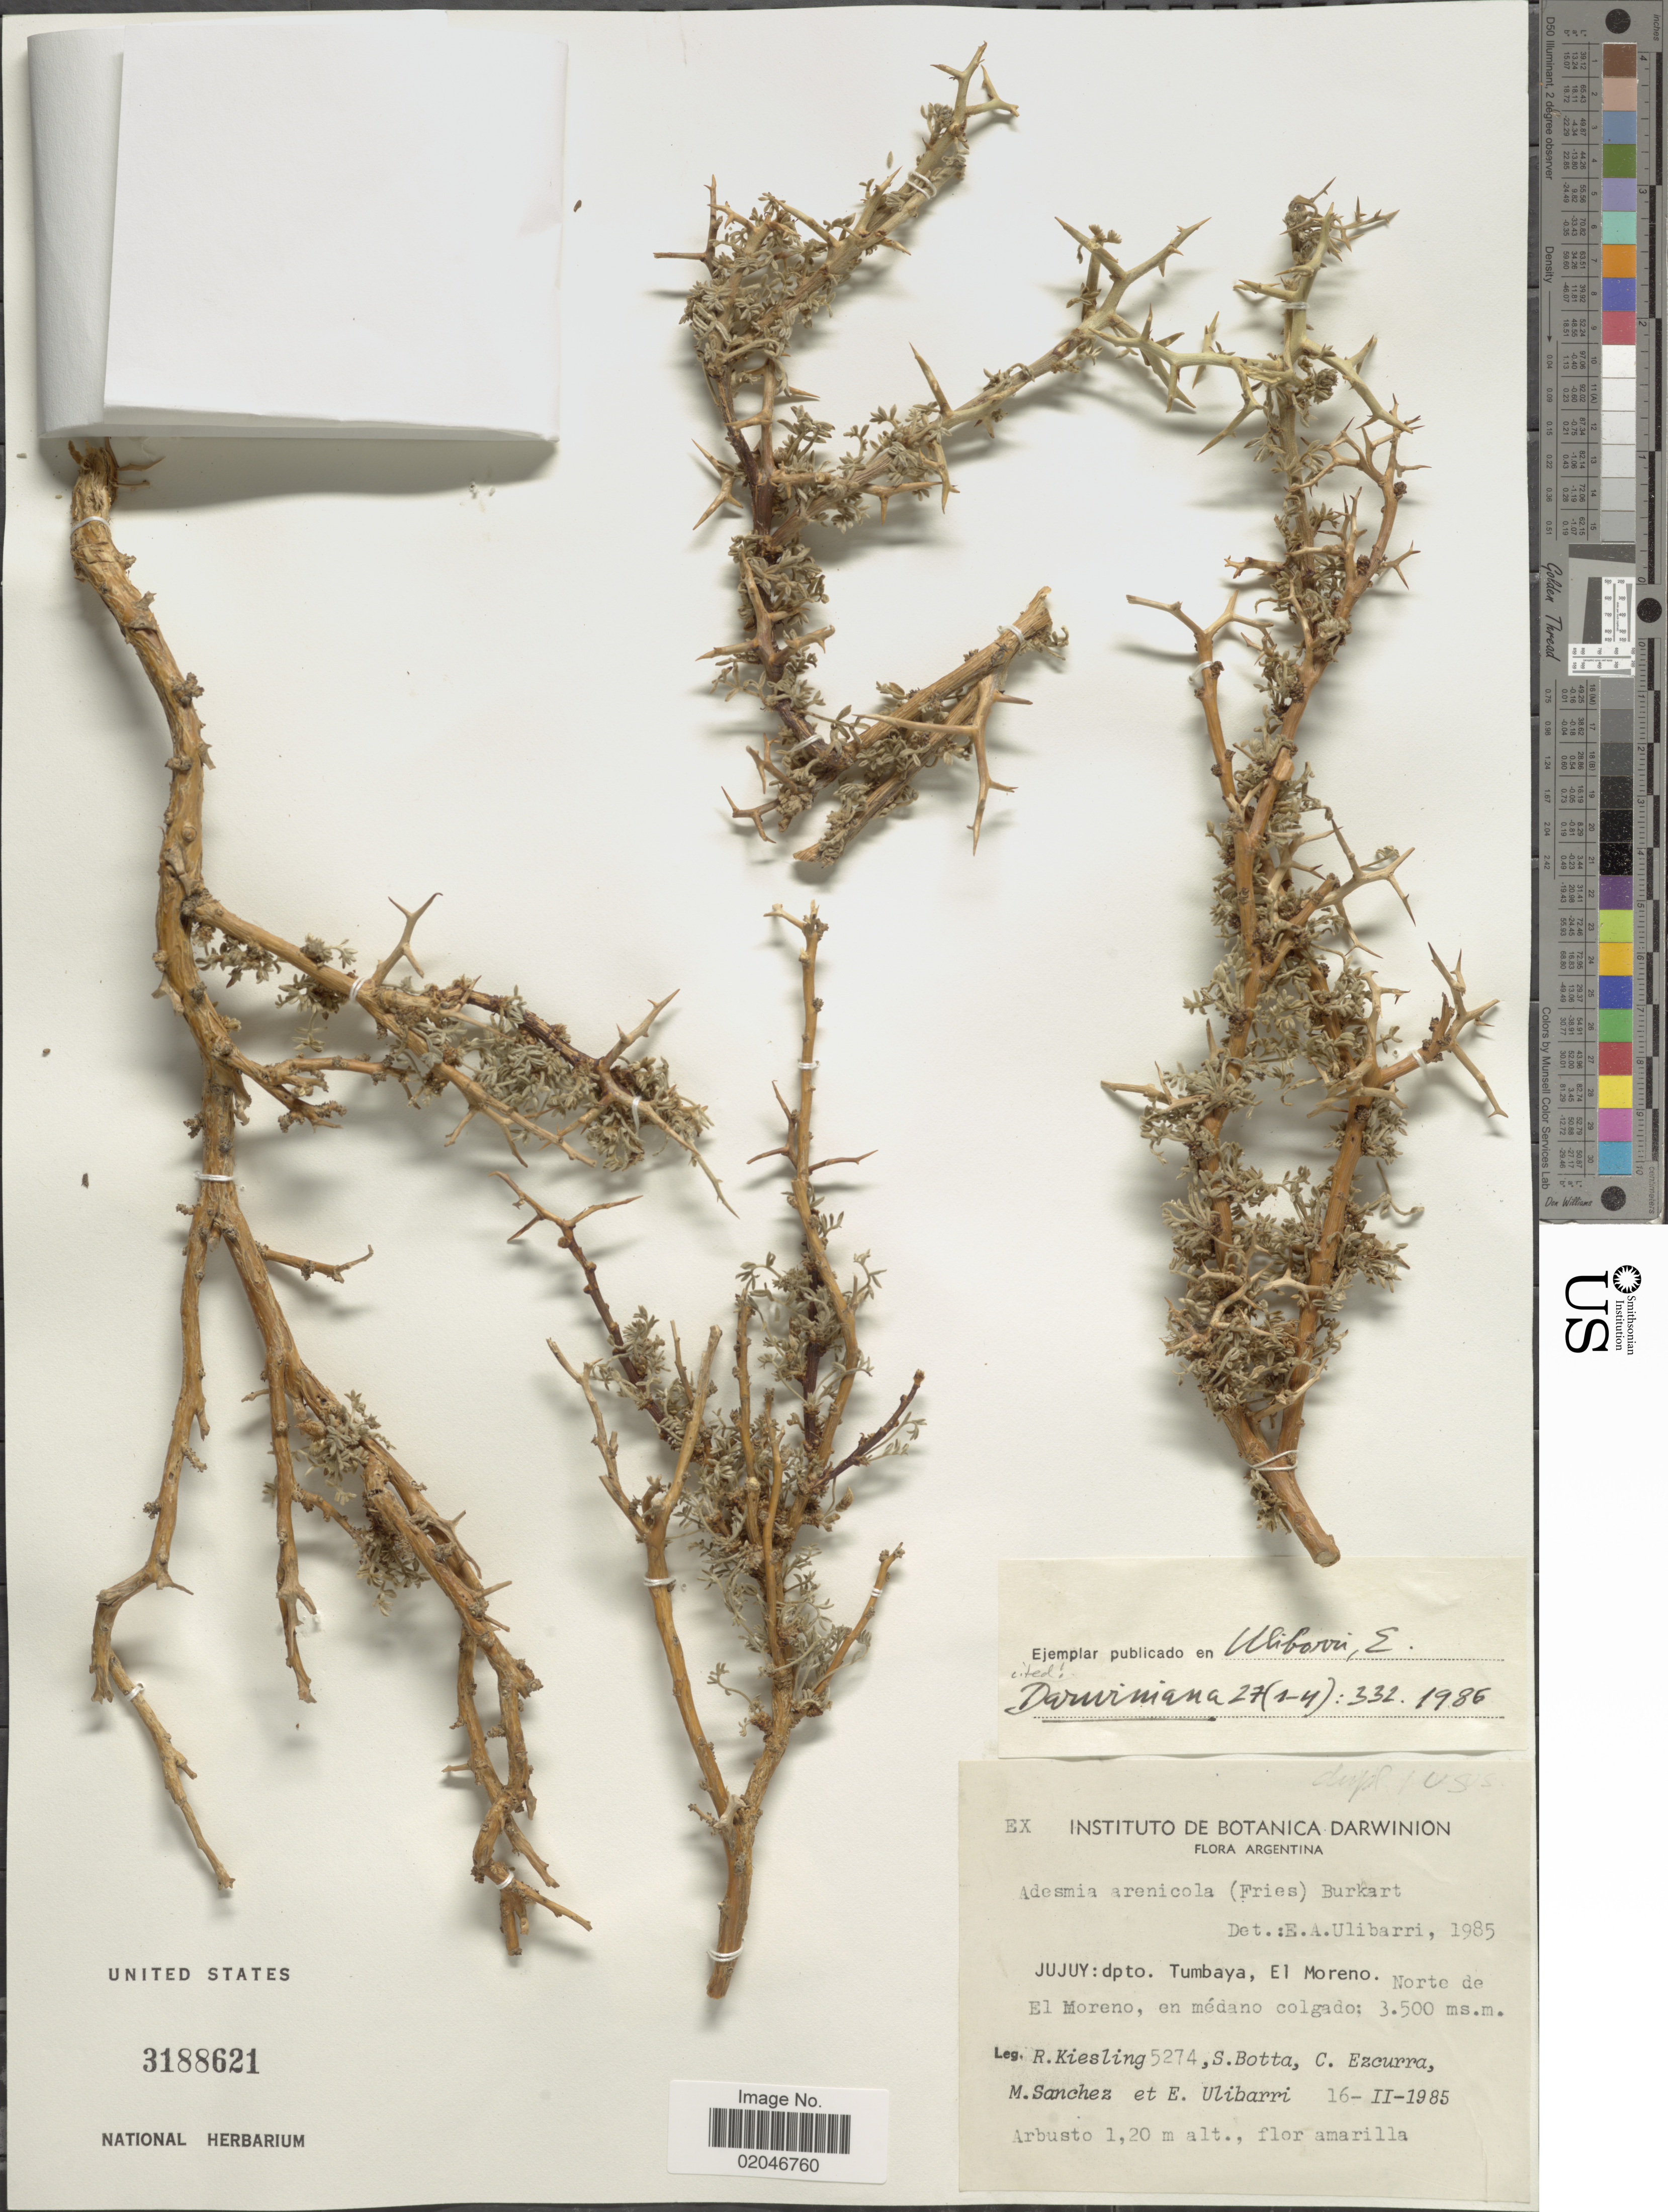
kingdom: Plantae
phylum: Tracheophyta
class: Magnoliopsida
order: Fabales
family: Fabaceae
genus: Adesmia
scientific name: Adesmia arenicola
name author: (R.E. Fr.) Burkart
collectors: R. Kiesling, S. Botta, C. Ezcurra, M. Sanchez & E. Ulibarri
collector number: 5274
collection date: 1985-02-16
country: Argentina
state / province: Jujuy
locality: Dpto. Tumbaya, El Moreno. Norte de El Moreno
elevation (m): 3500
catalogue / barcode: US 3188621